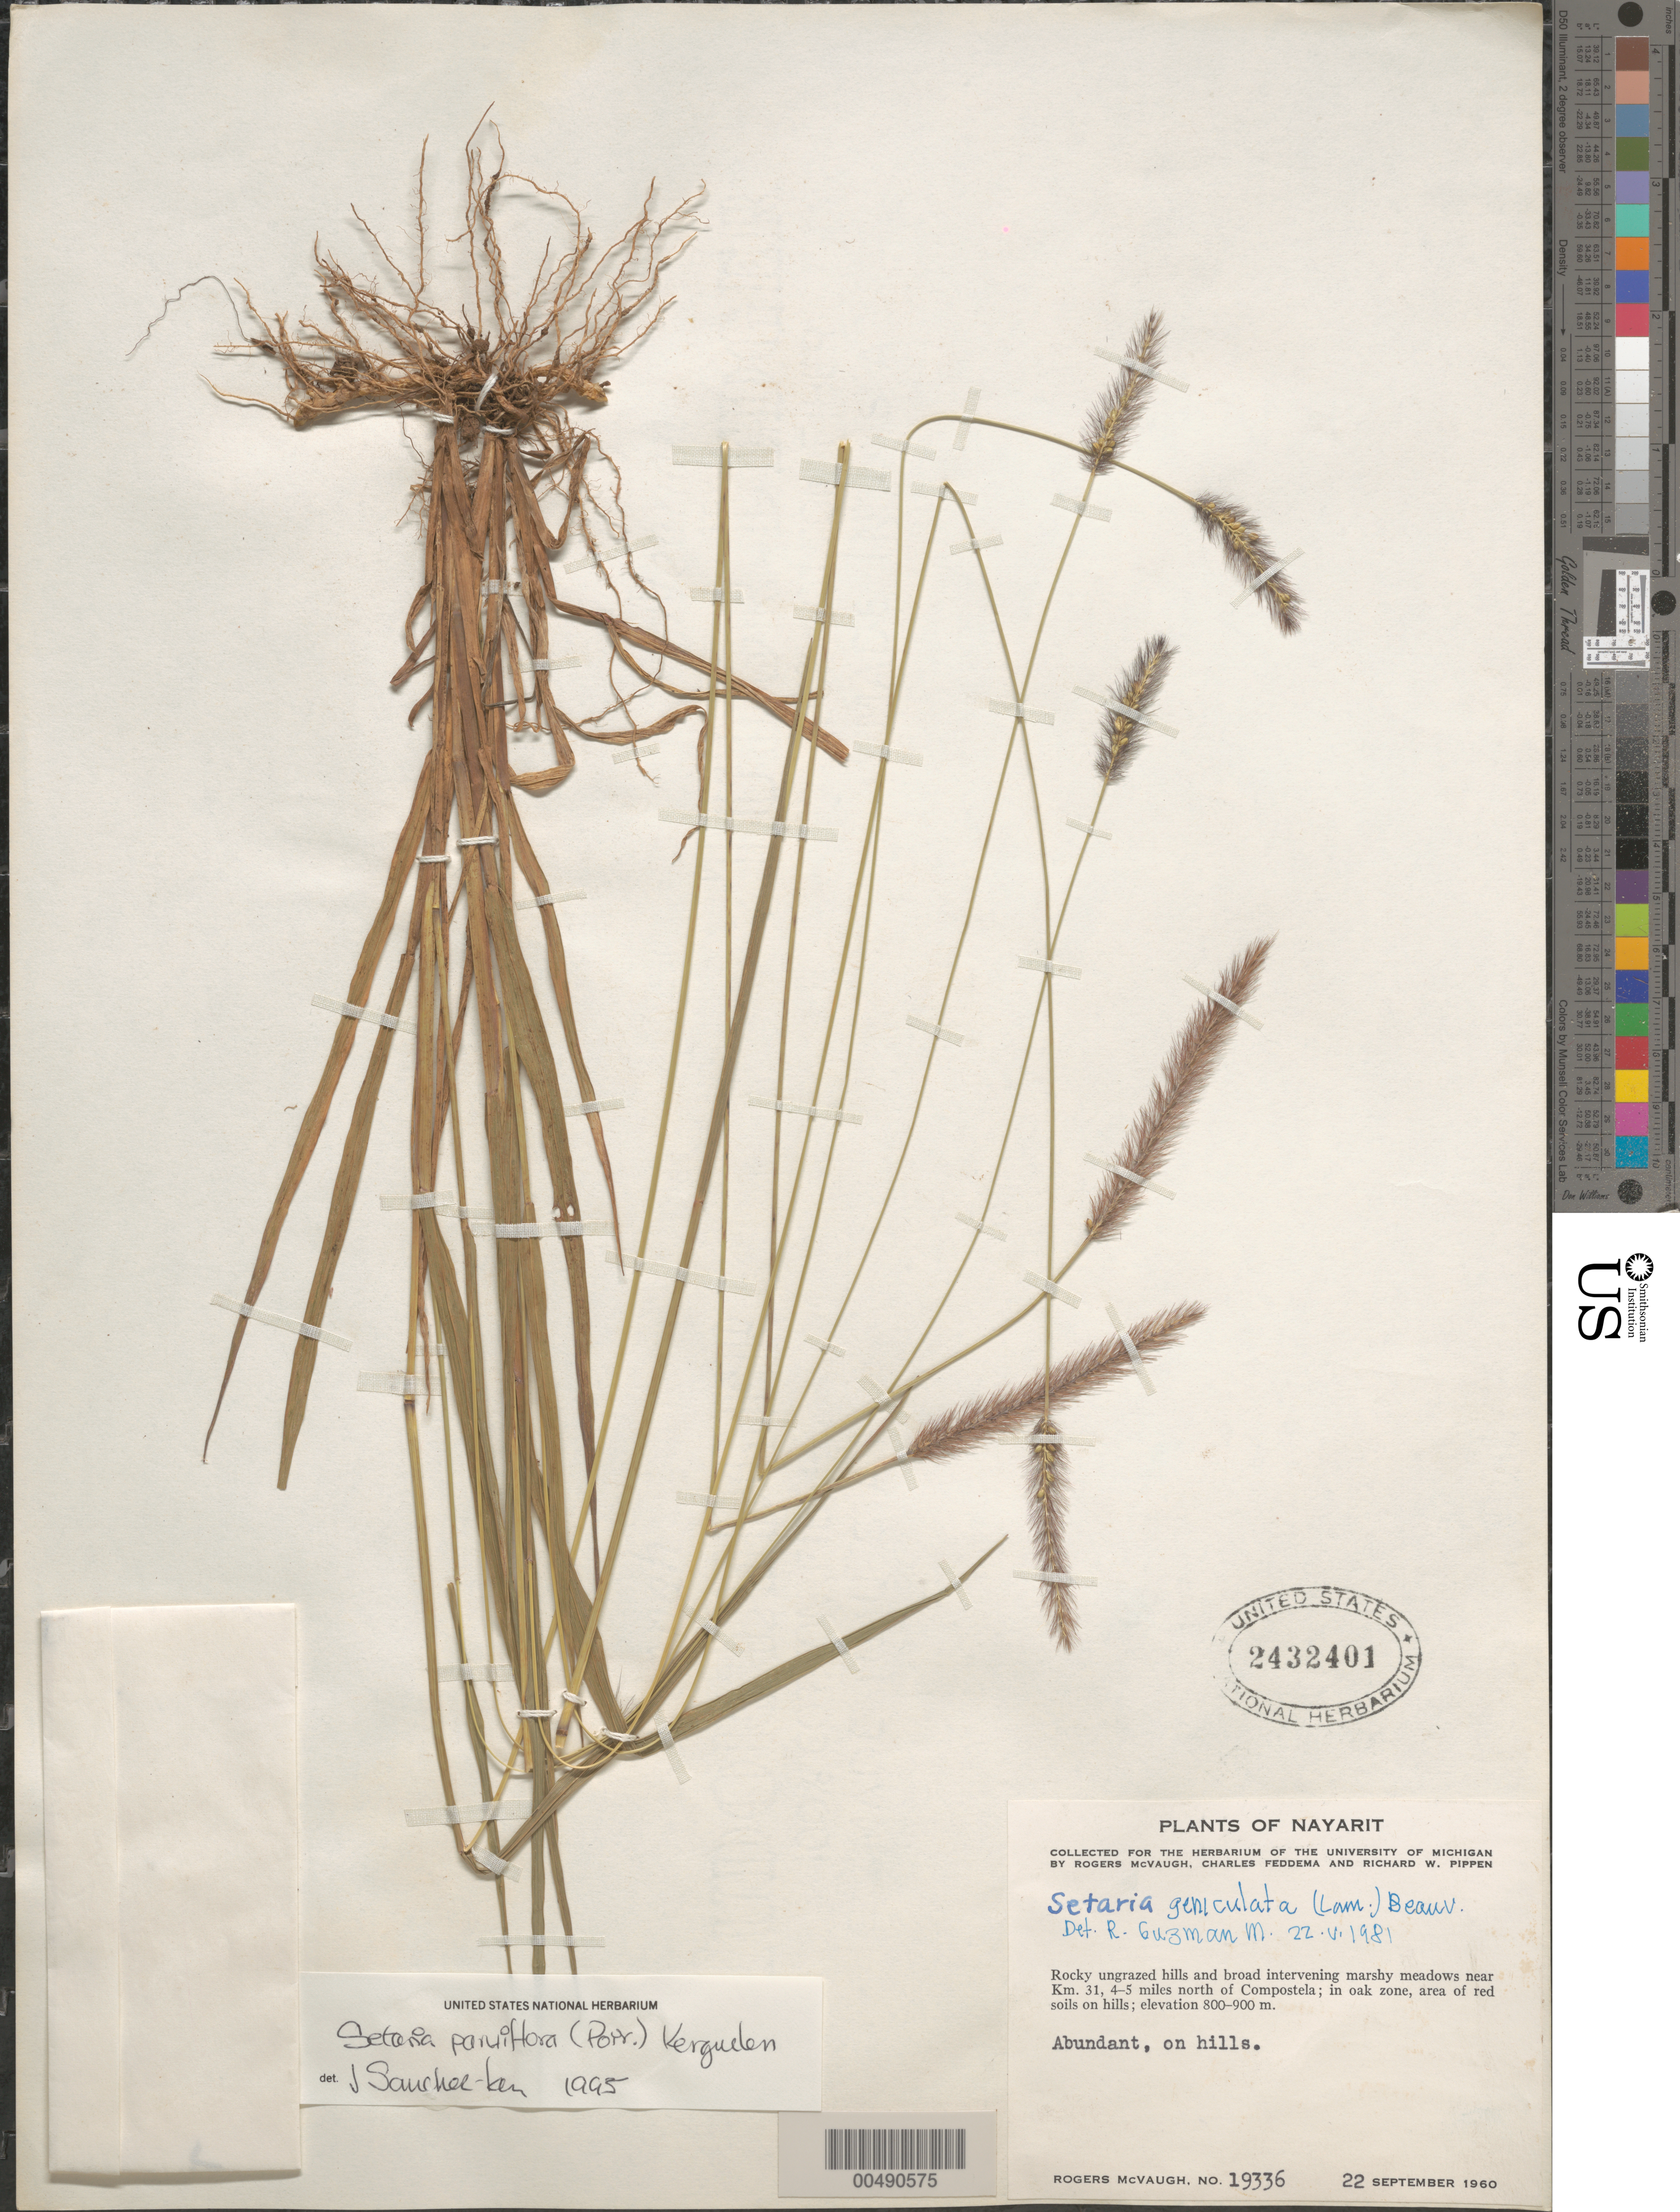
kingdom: Plantae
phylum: Tracheophyta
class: Liliopsida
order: Poales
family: Poaceae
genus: Setaria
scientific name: Setaria parviflora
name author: (Poir.) Kerguélen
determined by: Sánchez-Ken, J. G.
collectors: R. McVaugh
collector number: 19336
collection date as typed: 22 Sep 1960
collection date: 1960-09-22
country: Mexico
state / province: Nayarit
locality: Near Km 31, 4-5 mi N of Compostela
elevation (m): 800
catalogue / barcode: US 2432401